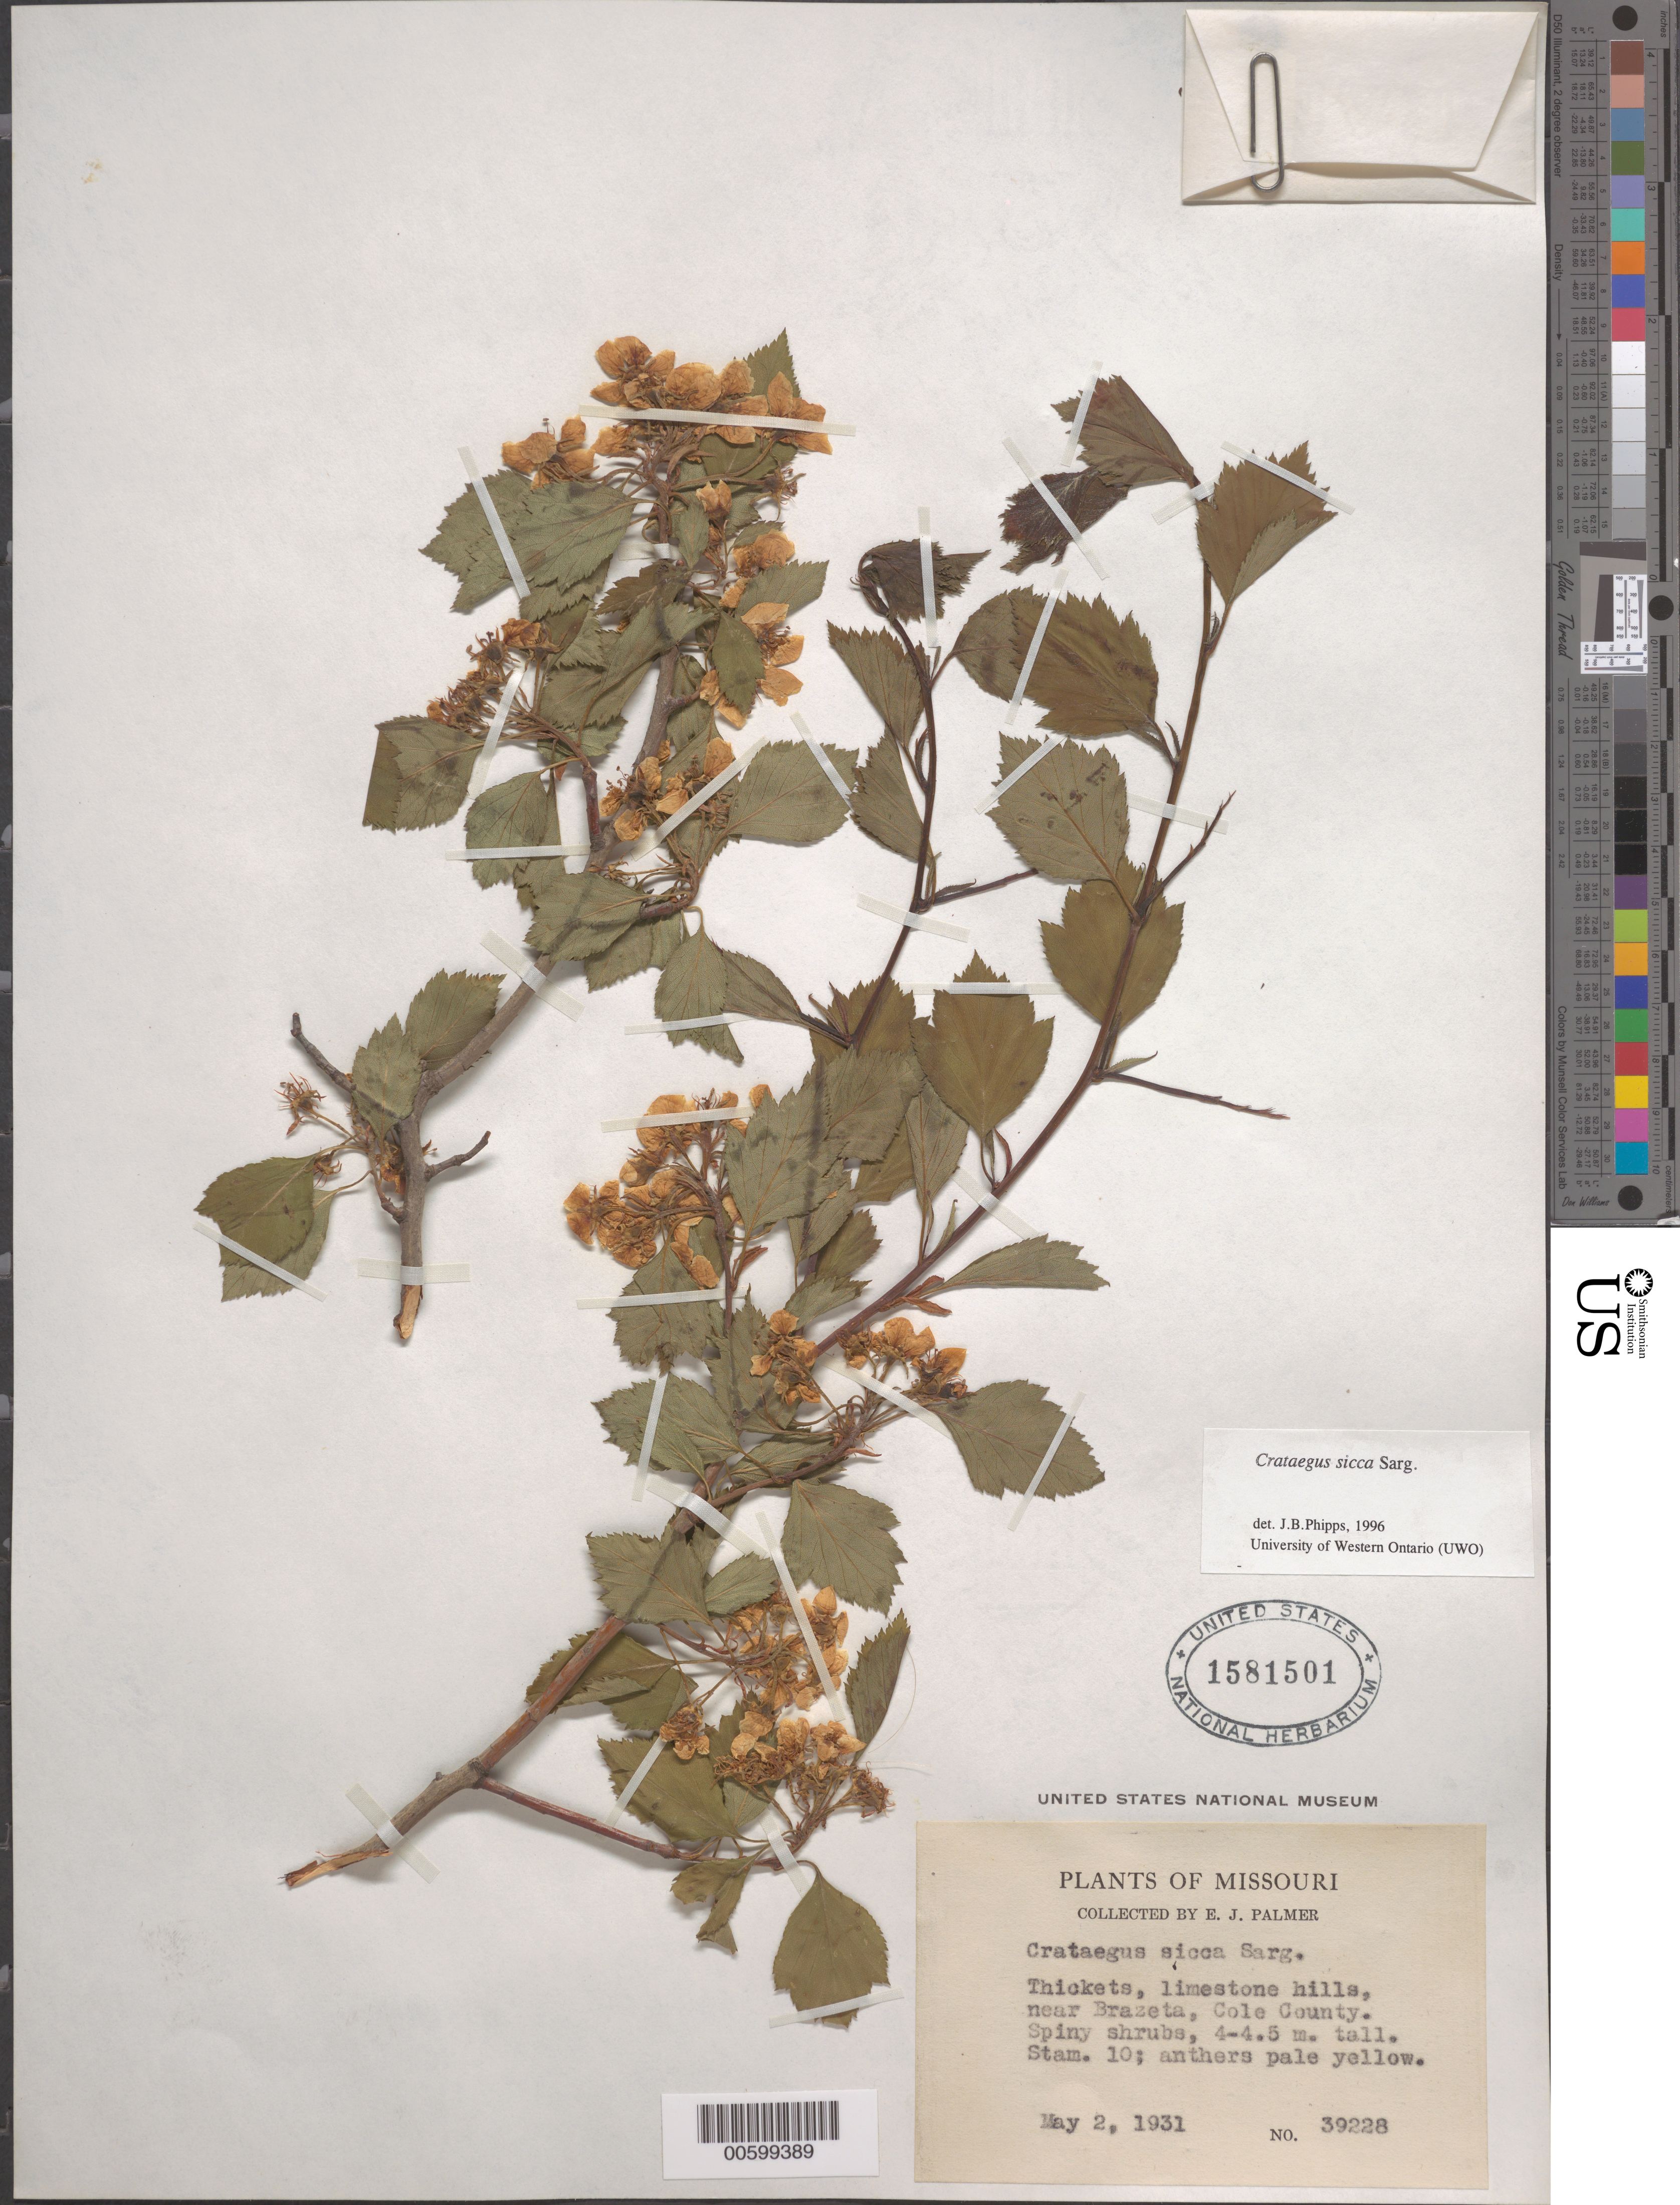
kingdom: Plantae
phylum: Tracheophyta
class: Magnoliopsida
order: Rosales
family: Rosaceae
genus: Crataegus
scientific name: Crataegus sicca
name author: Sarg.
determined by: Phipps, James B., (UWO), University of Western Ontario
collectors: E. J. Palmer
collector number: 39228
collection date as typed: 02 May 1931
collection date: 1931-05-02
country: United States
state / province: Missouri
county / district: Cole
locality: near Brazeta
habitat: Thickets, limestone hills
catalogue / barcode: US 1581501